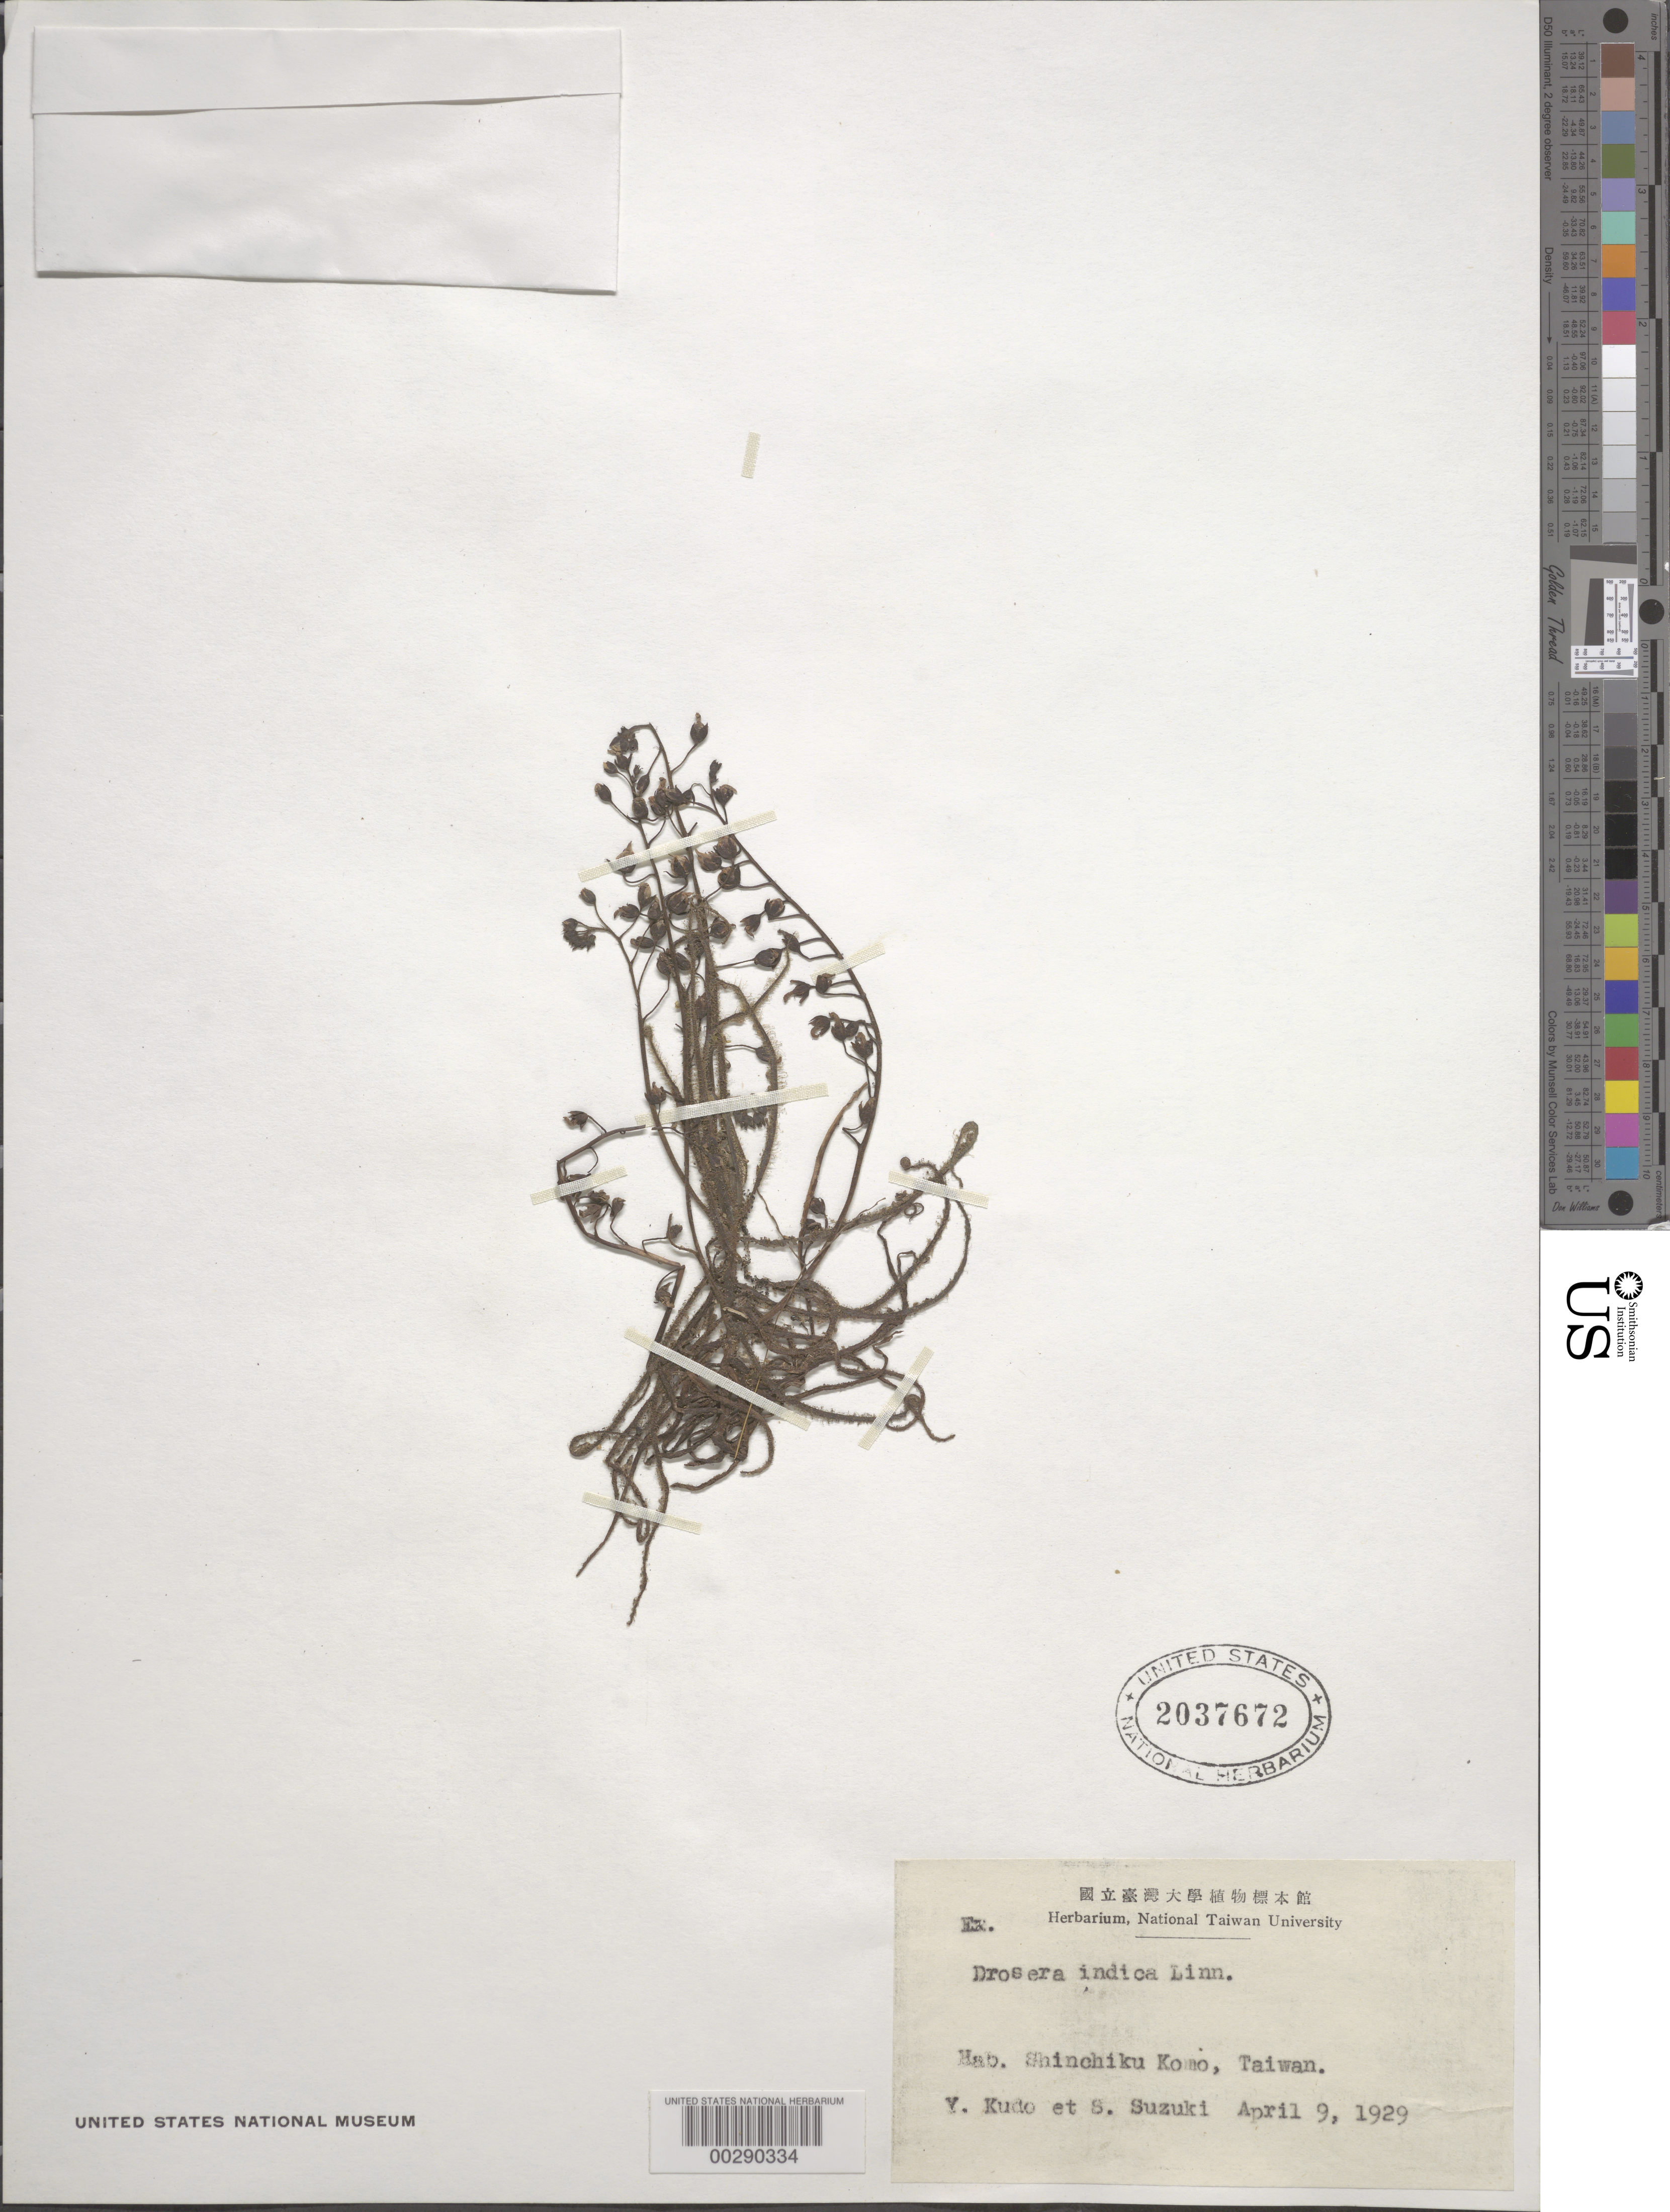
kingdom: Plantae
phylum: Tracheophyta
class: Magnoliopsida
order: Caryophyllales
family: Droseraceae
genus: Drosera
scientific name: Drosera indica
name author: L.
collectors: Y. Kudô & S. Suzuki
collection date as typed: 09 Apr 1929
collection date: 1929-04-09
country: Taiwan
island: Taiwan [Formosa]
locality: Shinchiku komo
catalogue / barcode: US 2037672